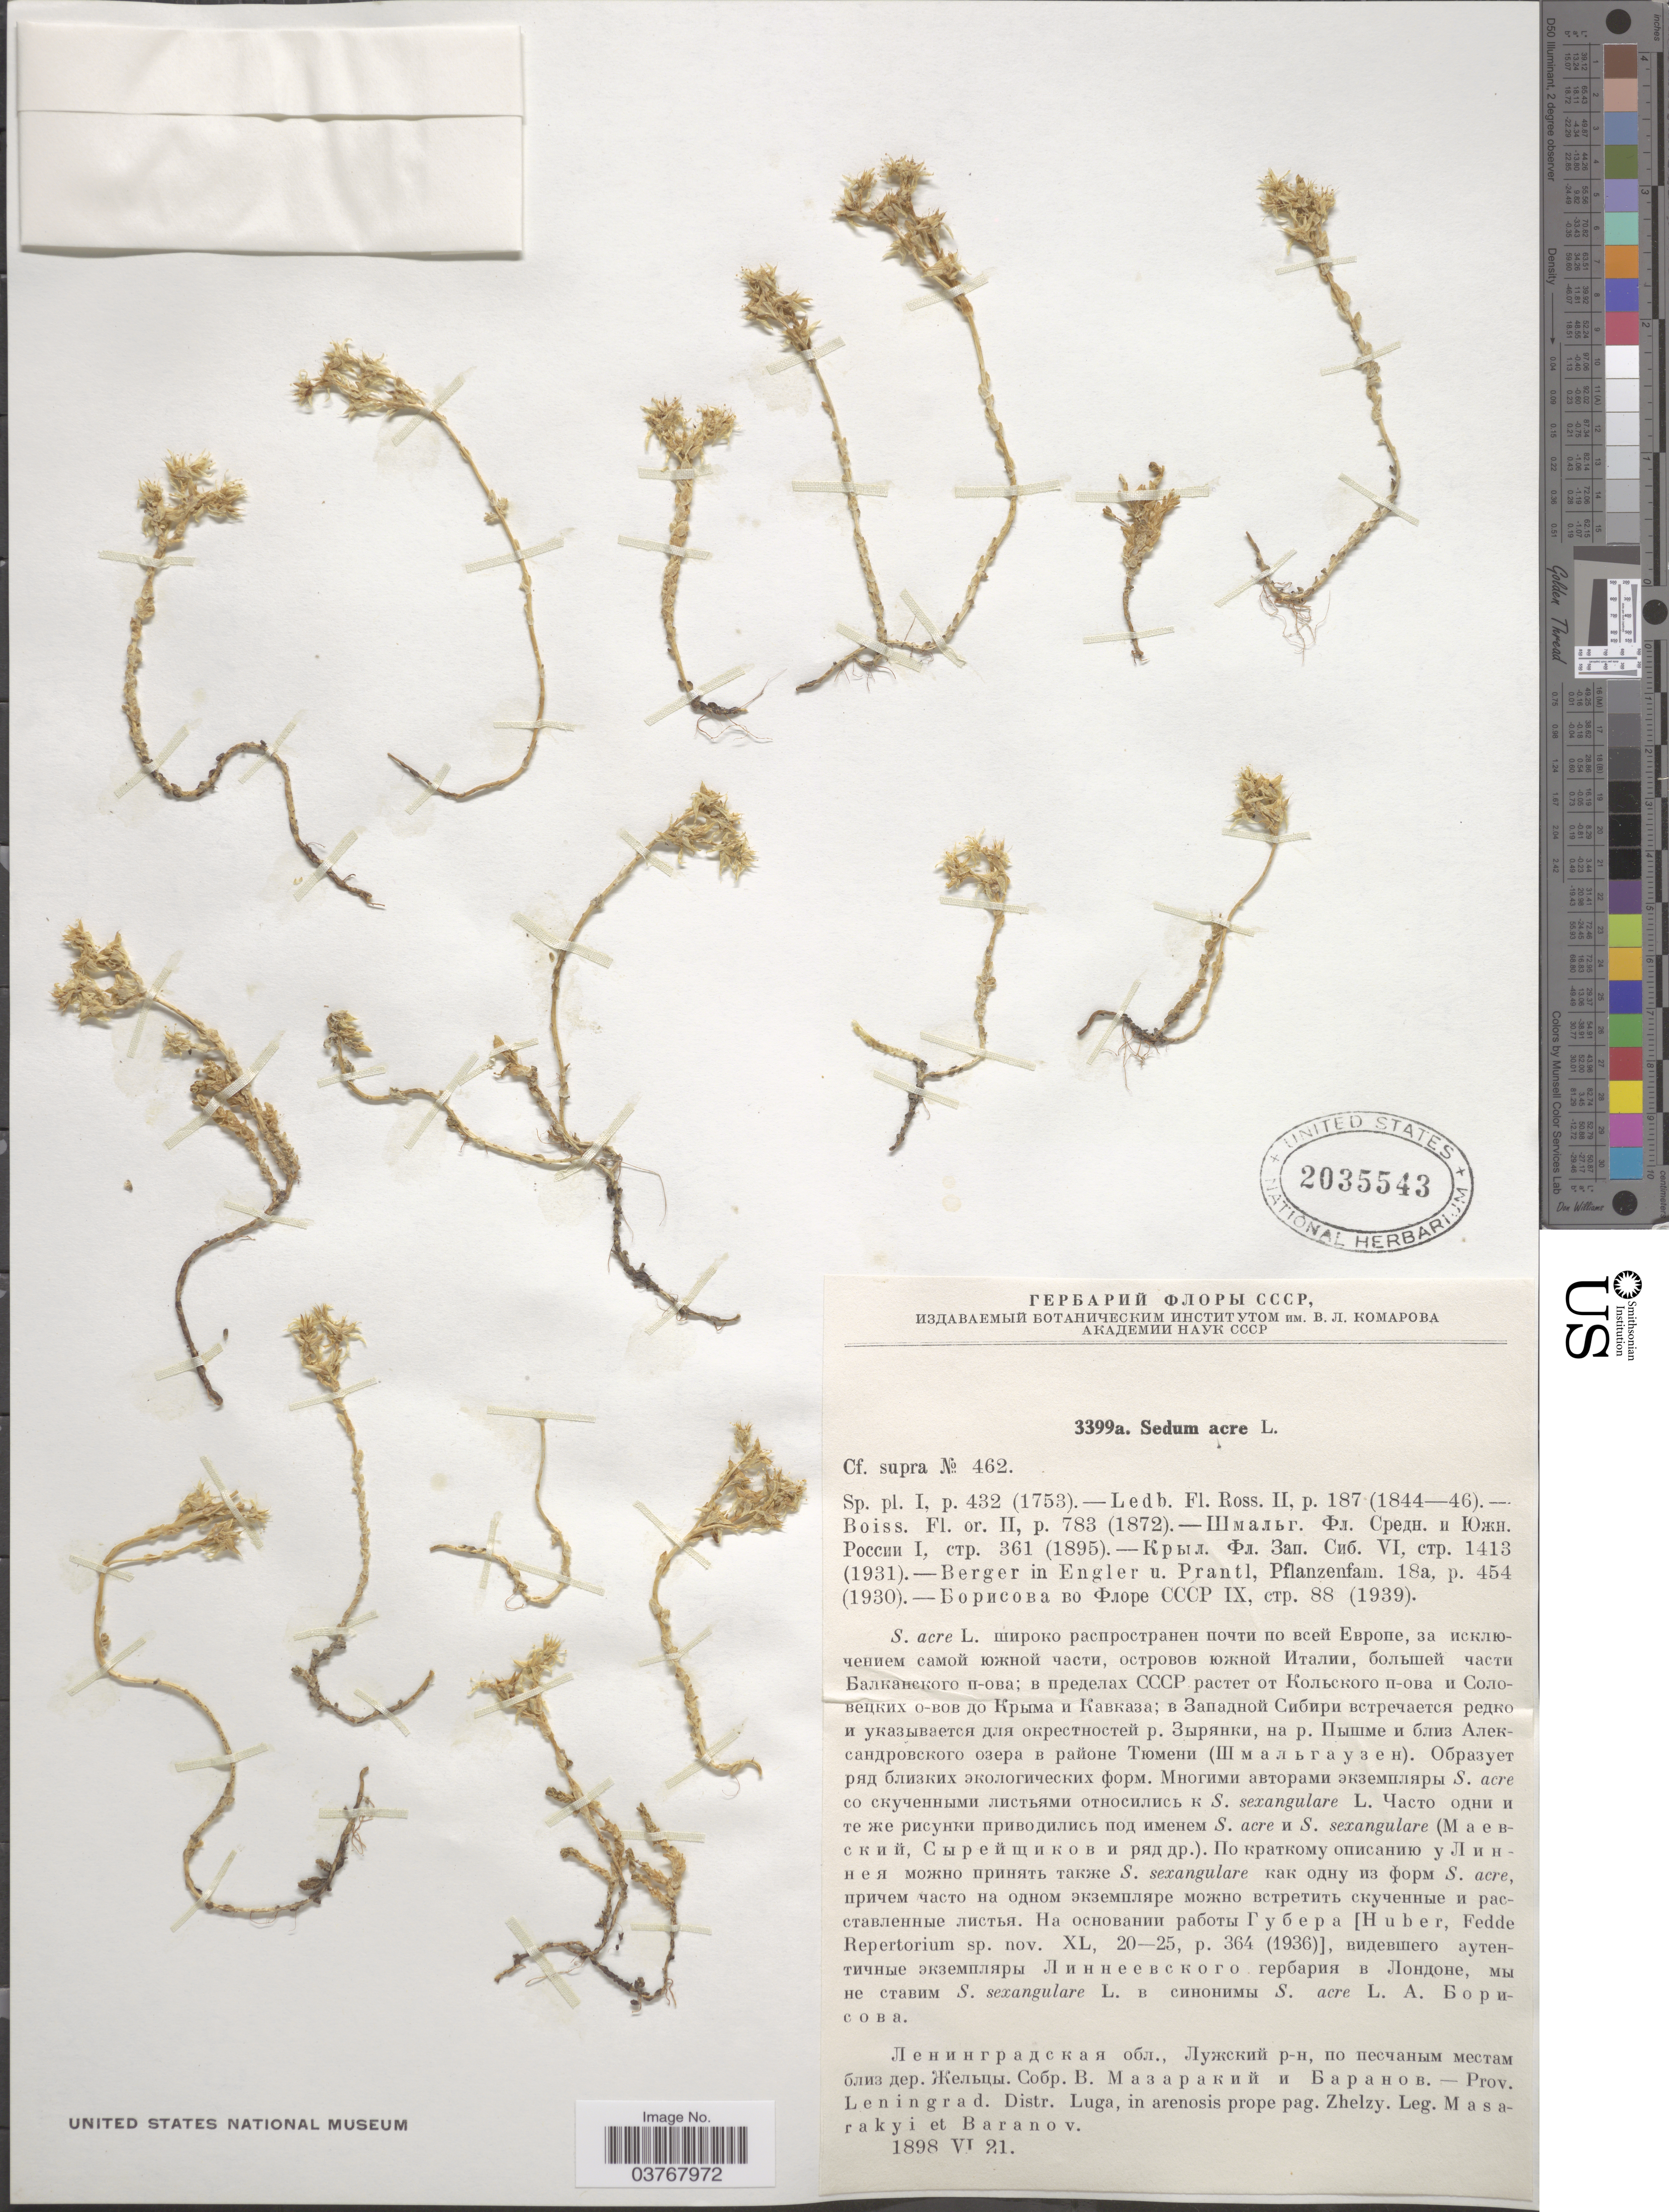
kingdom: Plantae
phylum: Tracheophyta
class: Magnoliopsida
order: Saxifragales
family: Crassulaceae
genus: Sedum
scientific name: Sedum acre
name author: L.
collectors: Masarakyi & Baranov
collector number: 3399a.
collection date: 1898-06-21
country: Russian Federation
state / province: Leningrad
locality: Prov. Leningrad. Distr. Luga, in arenosis prope pag. Zhelzy.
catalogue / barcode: US 2035543